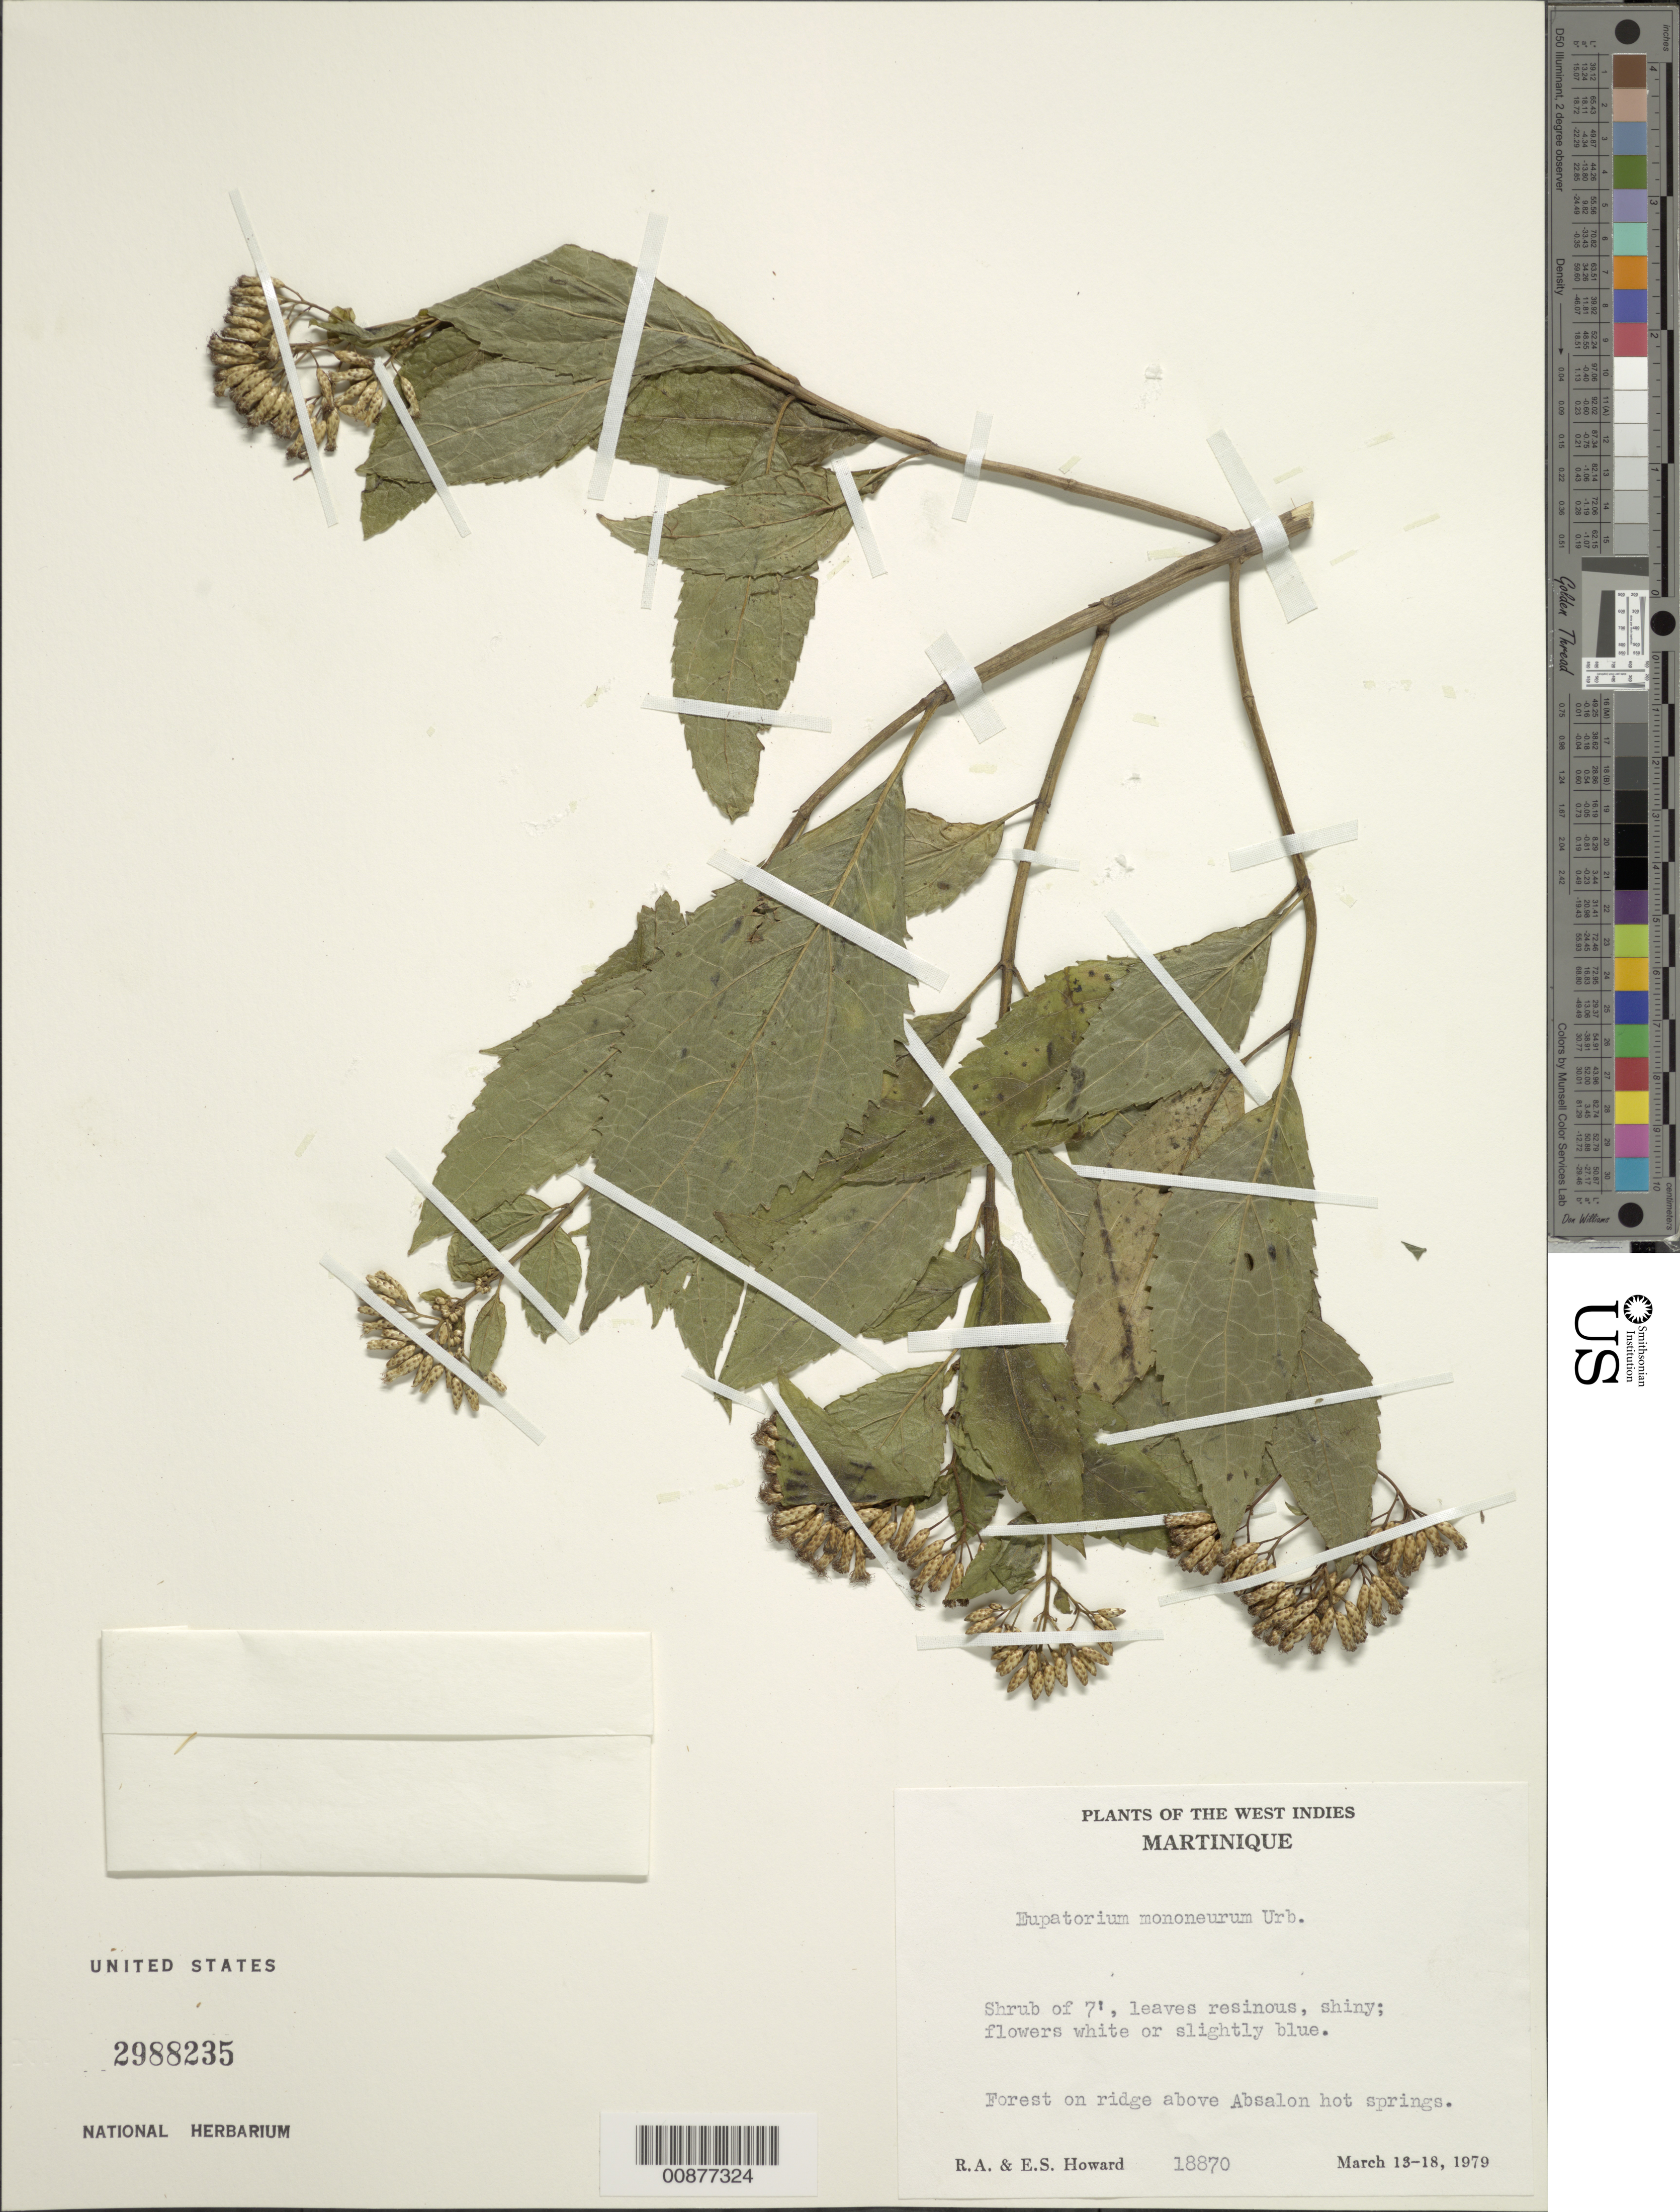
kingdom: Plantae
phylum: Tracheophyta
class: Magnoliopsida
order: Asterales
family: Asteraceae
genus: Chromolaena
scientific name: Chromolaena mononeura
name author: (Urb.) R.M. King & H. Rob.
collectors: R. A. Howard & E. S. Howard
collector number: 18870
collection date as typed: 13 Mar 1979 to 18 Mar 1979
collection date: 1979-03-13/1979-03-18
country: Martinique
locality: Ridge above Absalon hot springs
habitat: Forest on ridge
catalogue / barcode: US 2988235